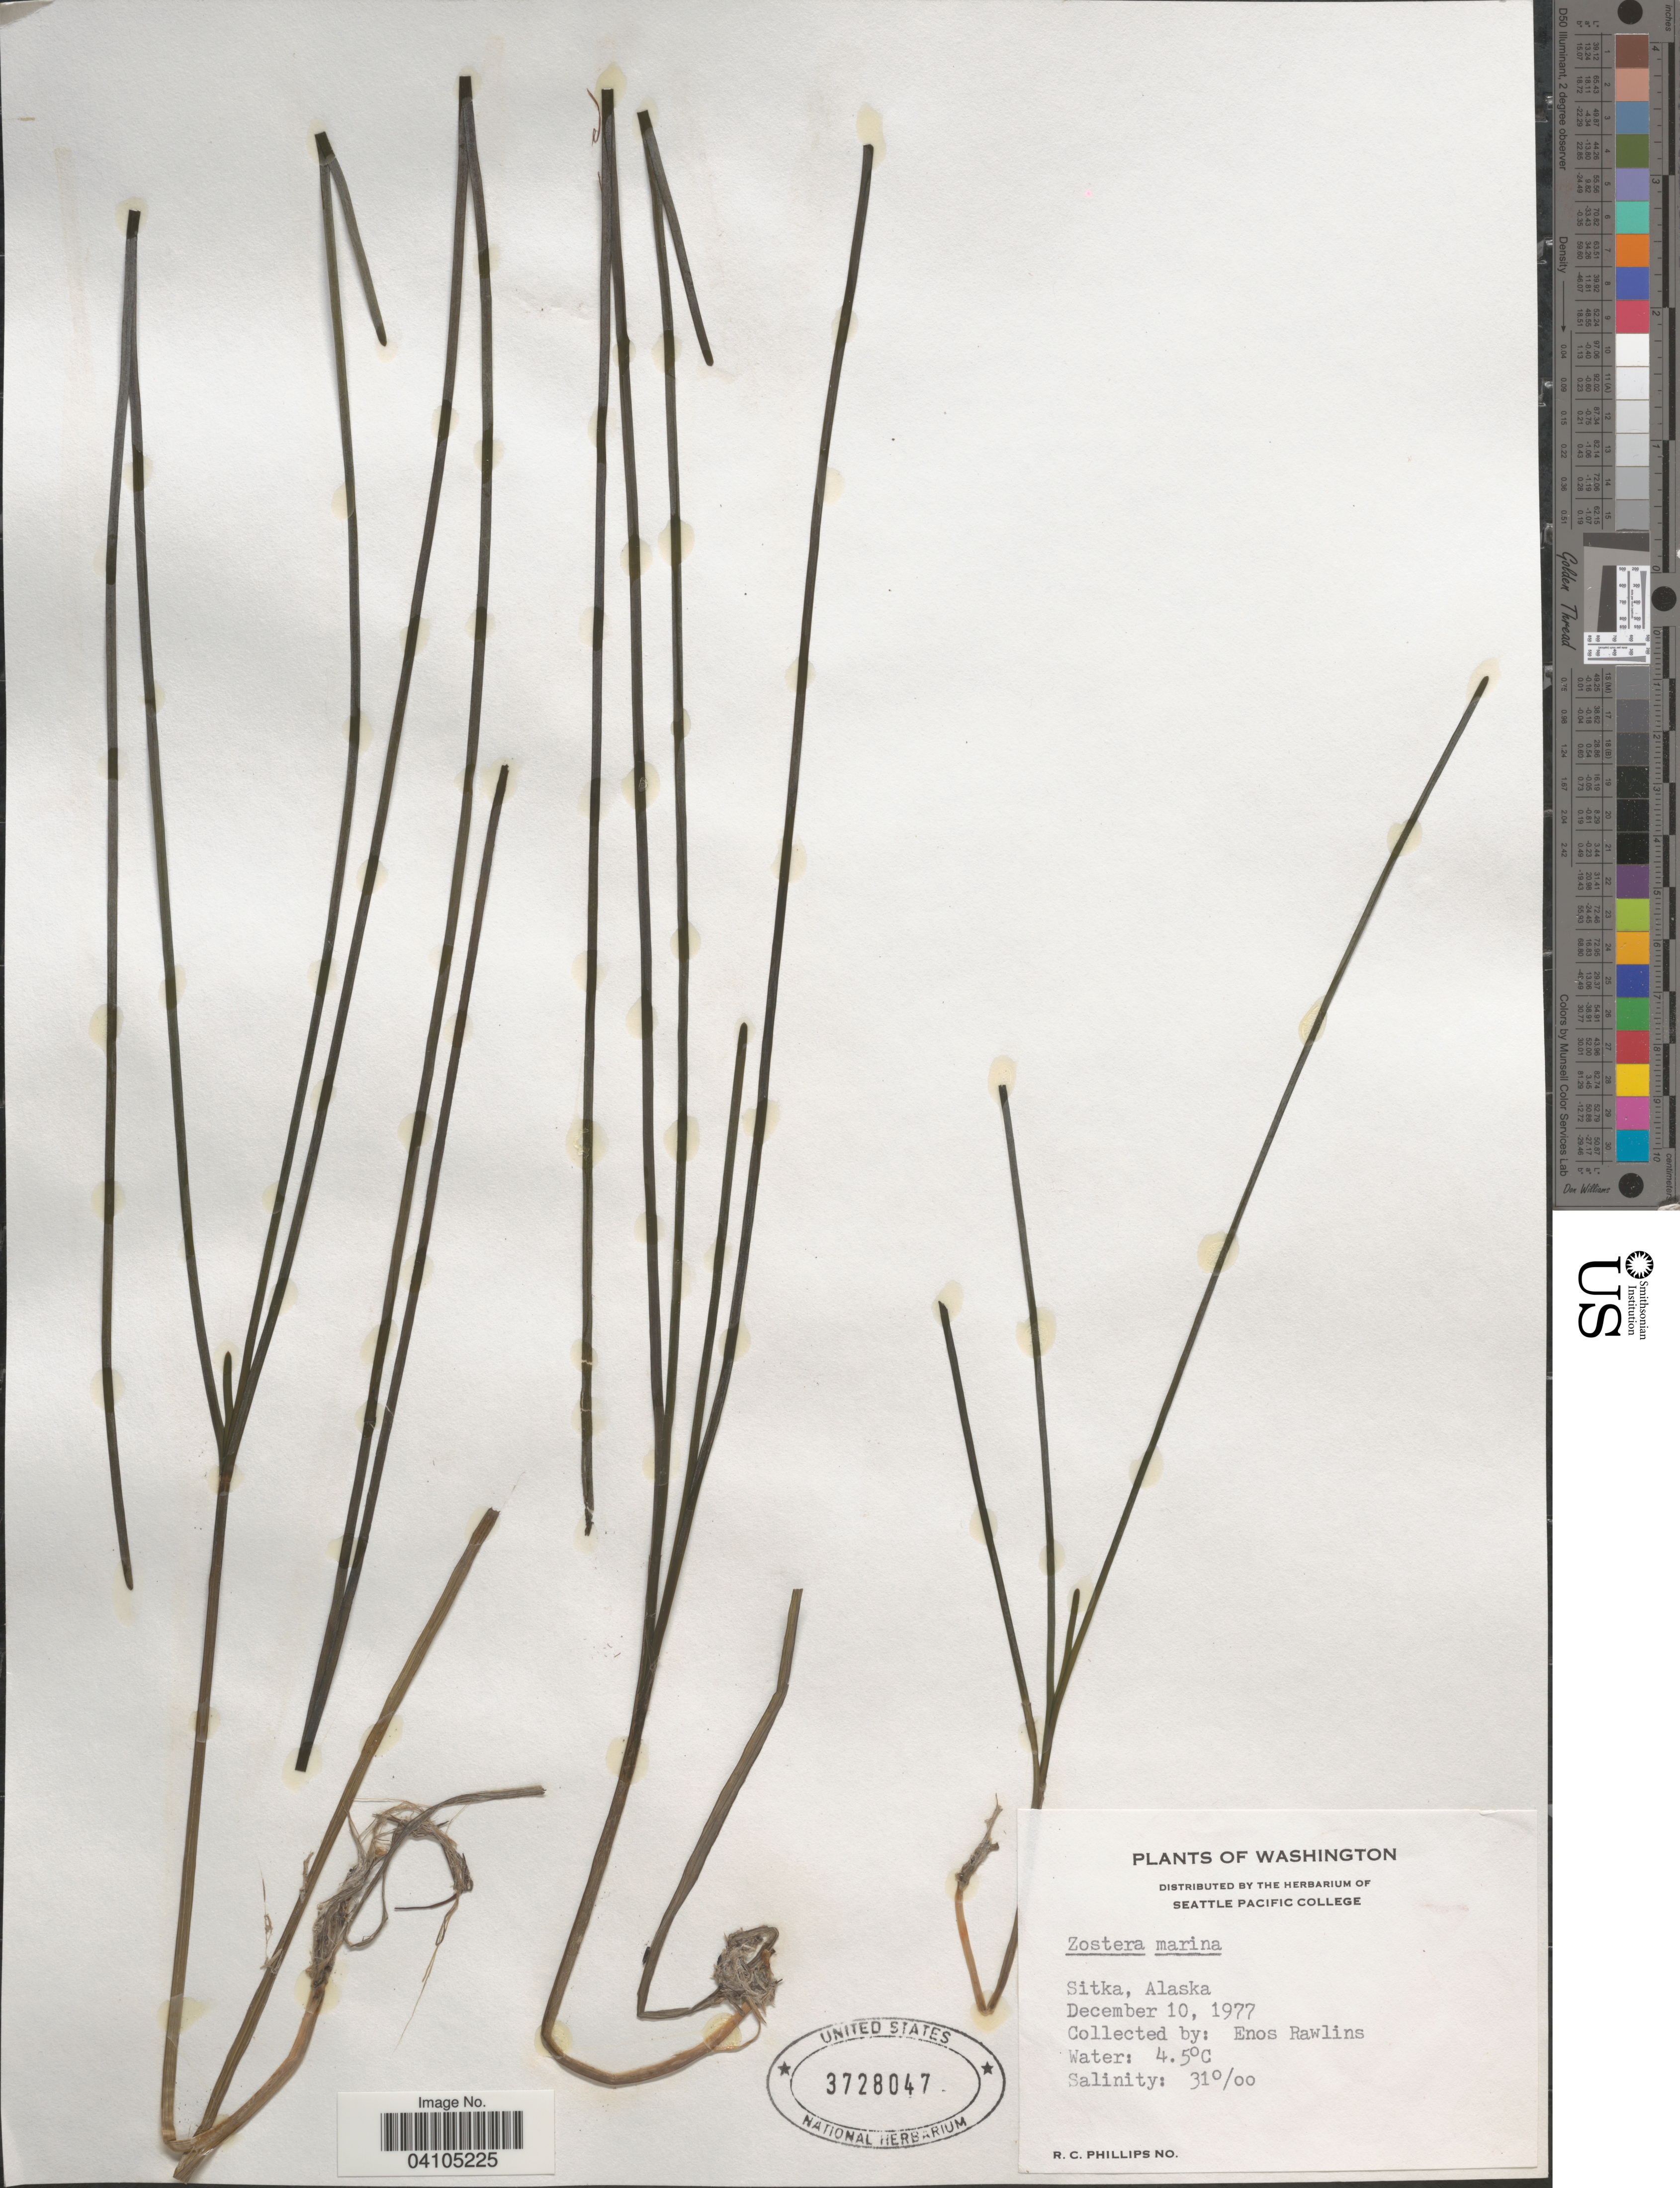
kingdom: Plantae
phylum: Tracheophyta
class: Liliopsida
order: Alismatales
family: Zosteraceae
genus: Zostera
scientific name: Zostera marina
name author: L.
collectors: E. Rawlins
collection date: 1977-12-10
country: United States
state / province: Alaska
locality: Sitka.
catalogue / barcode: US 3728047